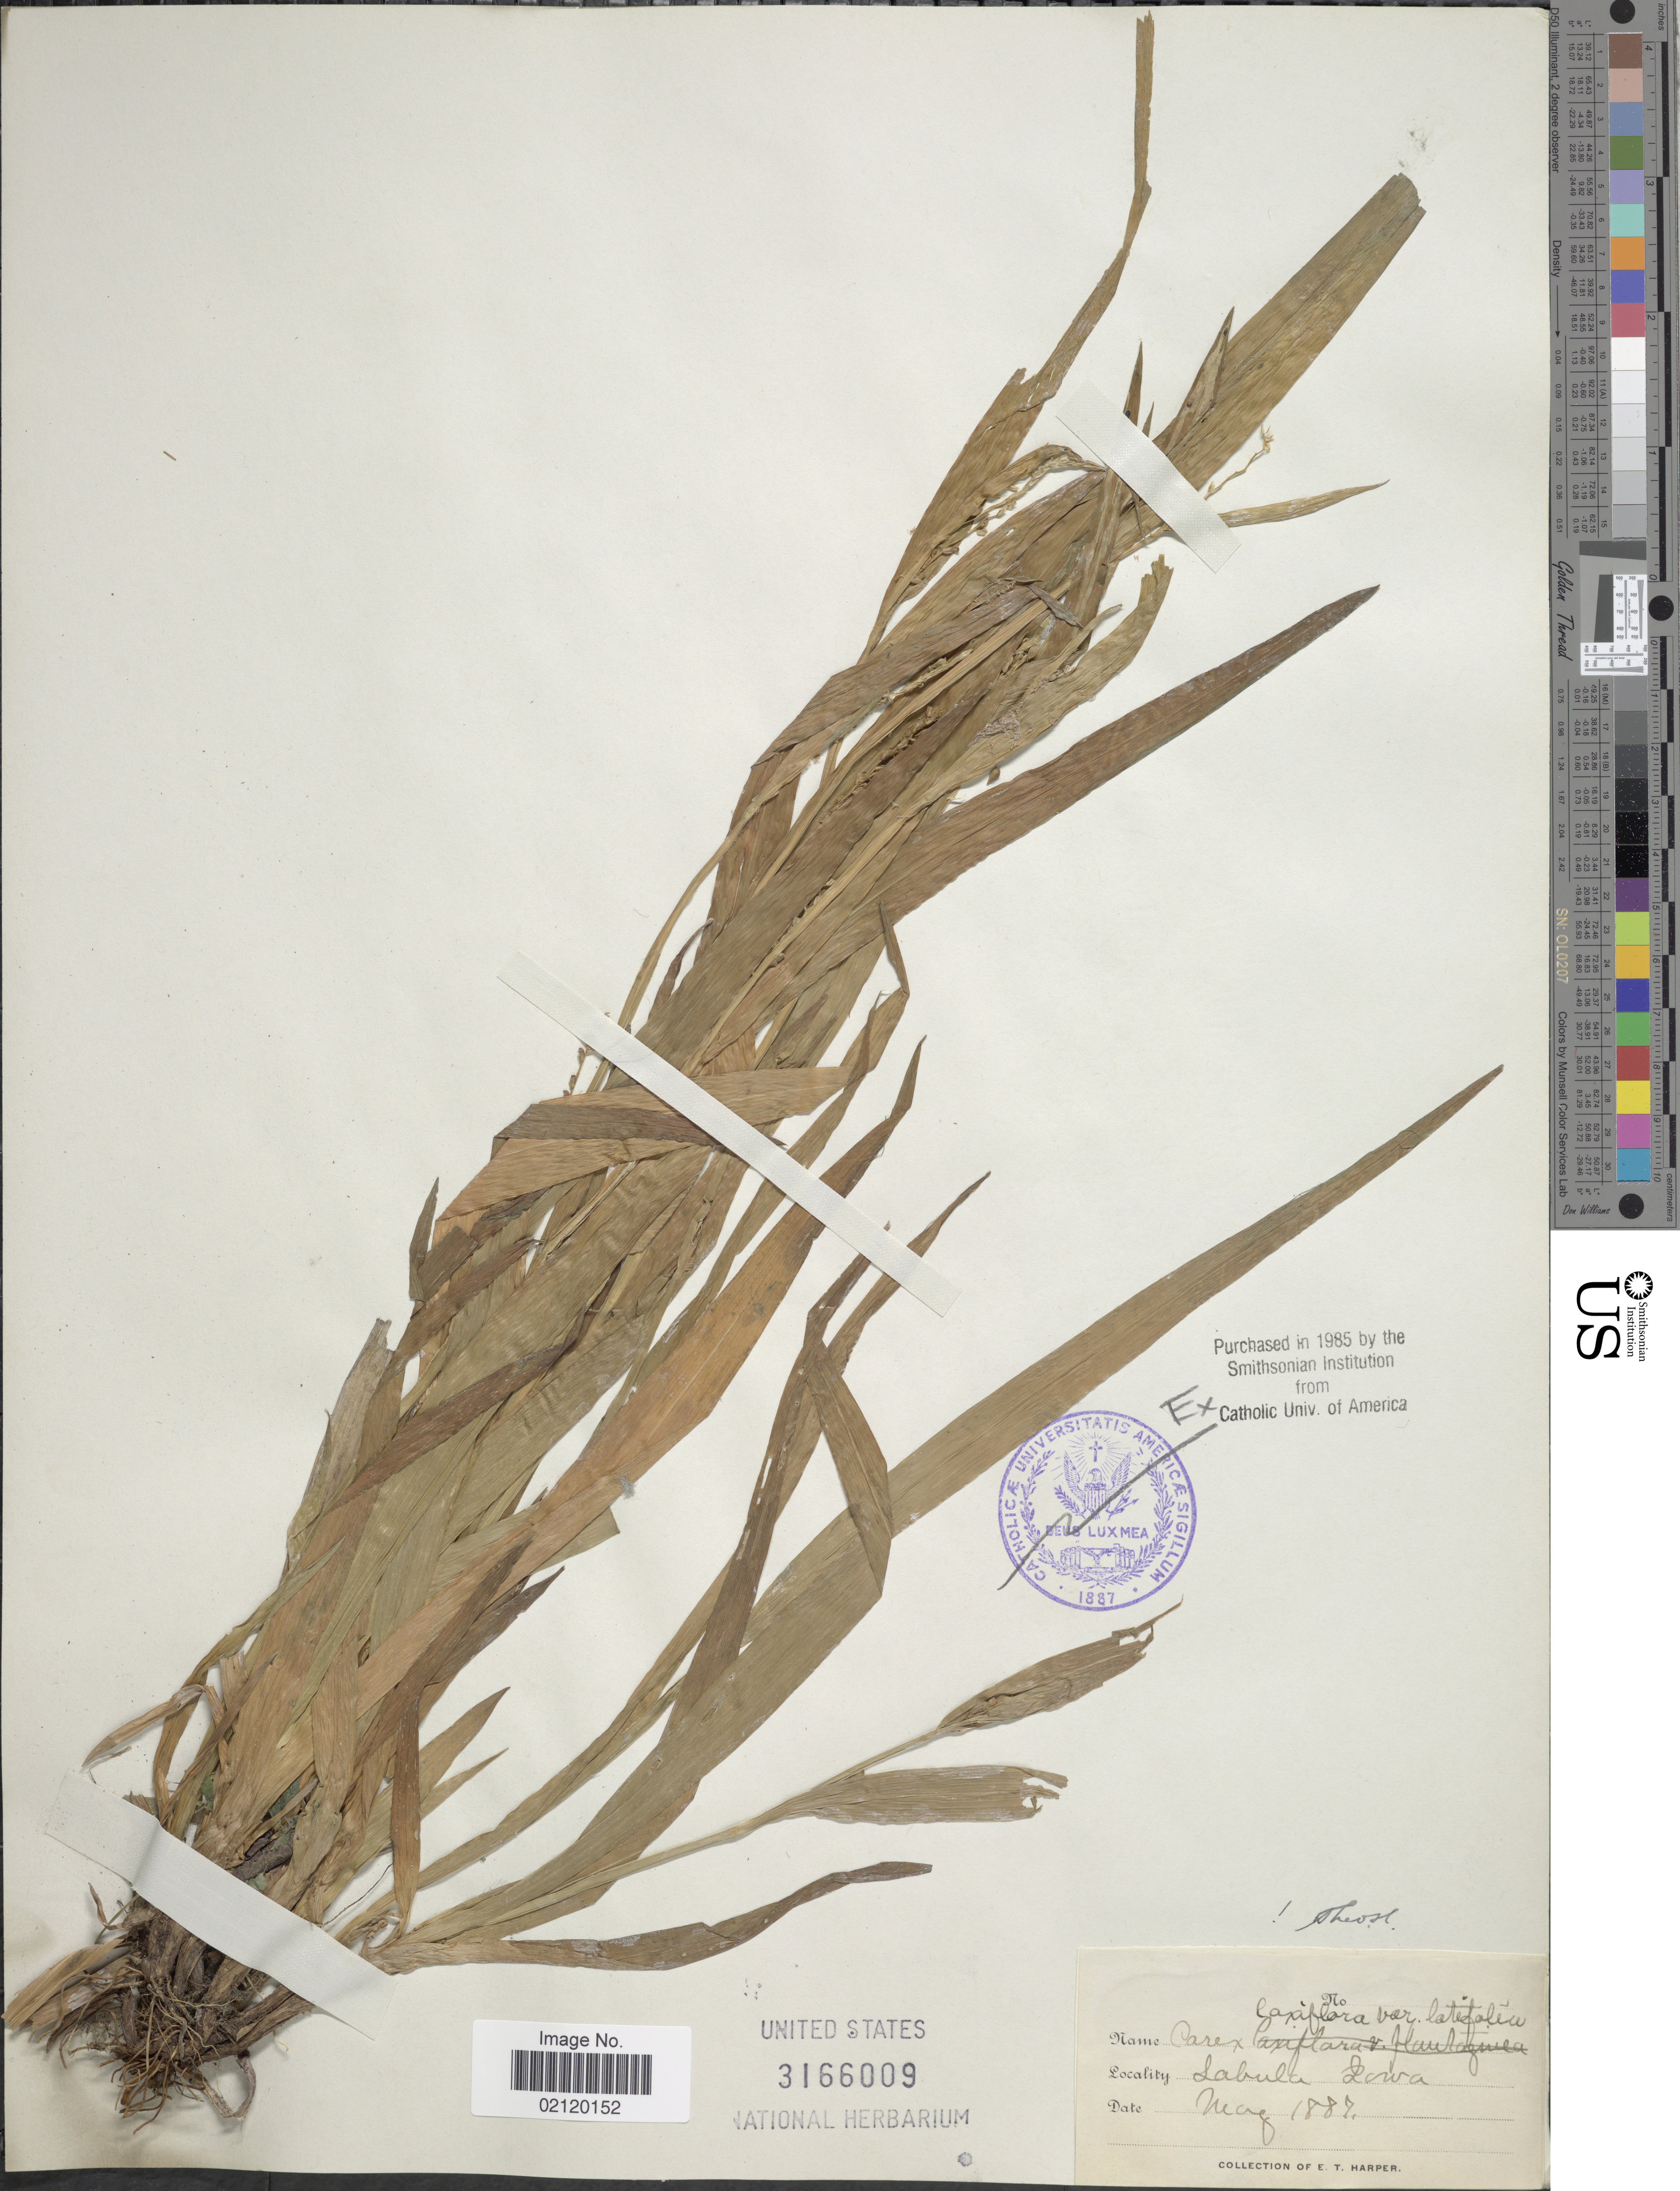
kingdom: Plantae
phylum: Tracheophyta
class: Liliopsida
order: Poales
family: Cyperaceae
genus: Carex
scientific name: Carex laxiflora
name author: Lam.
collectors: E. T. Harper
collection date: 1887-05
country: United States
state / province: Iowa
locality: Sabula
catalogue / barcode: US 3166009